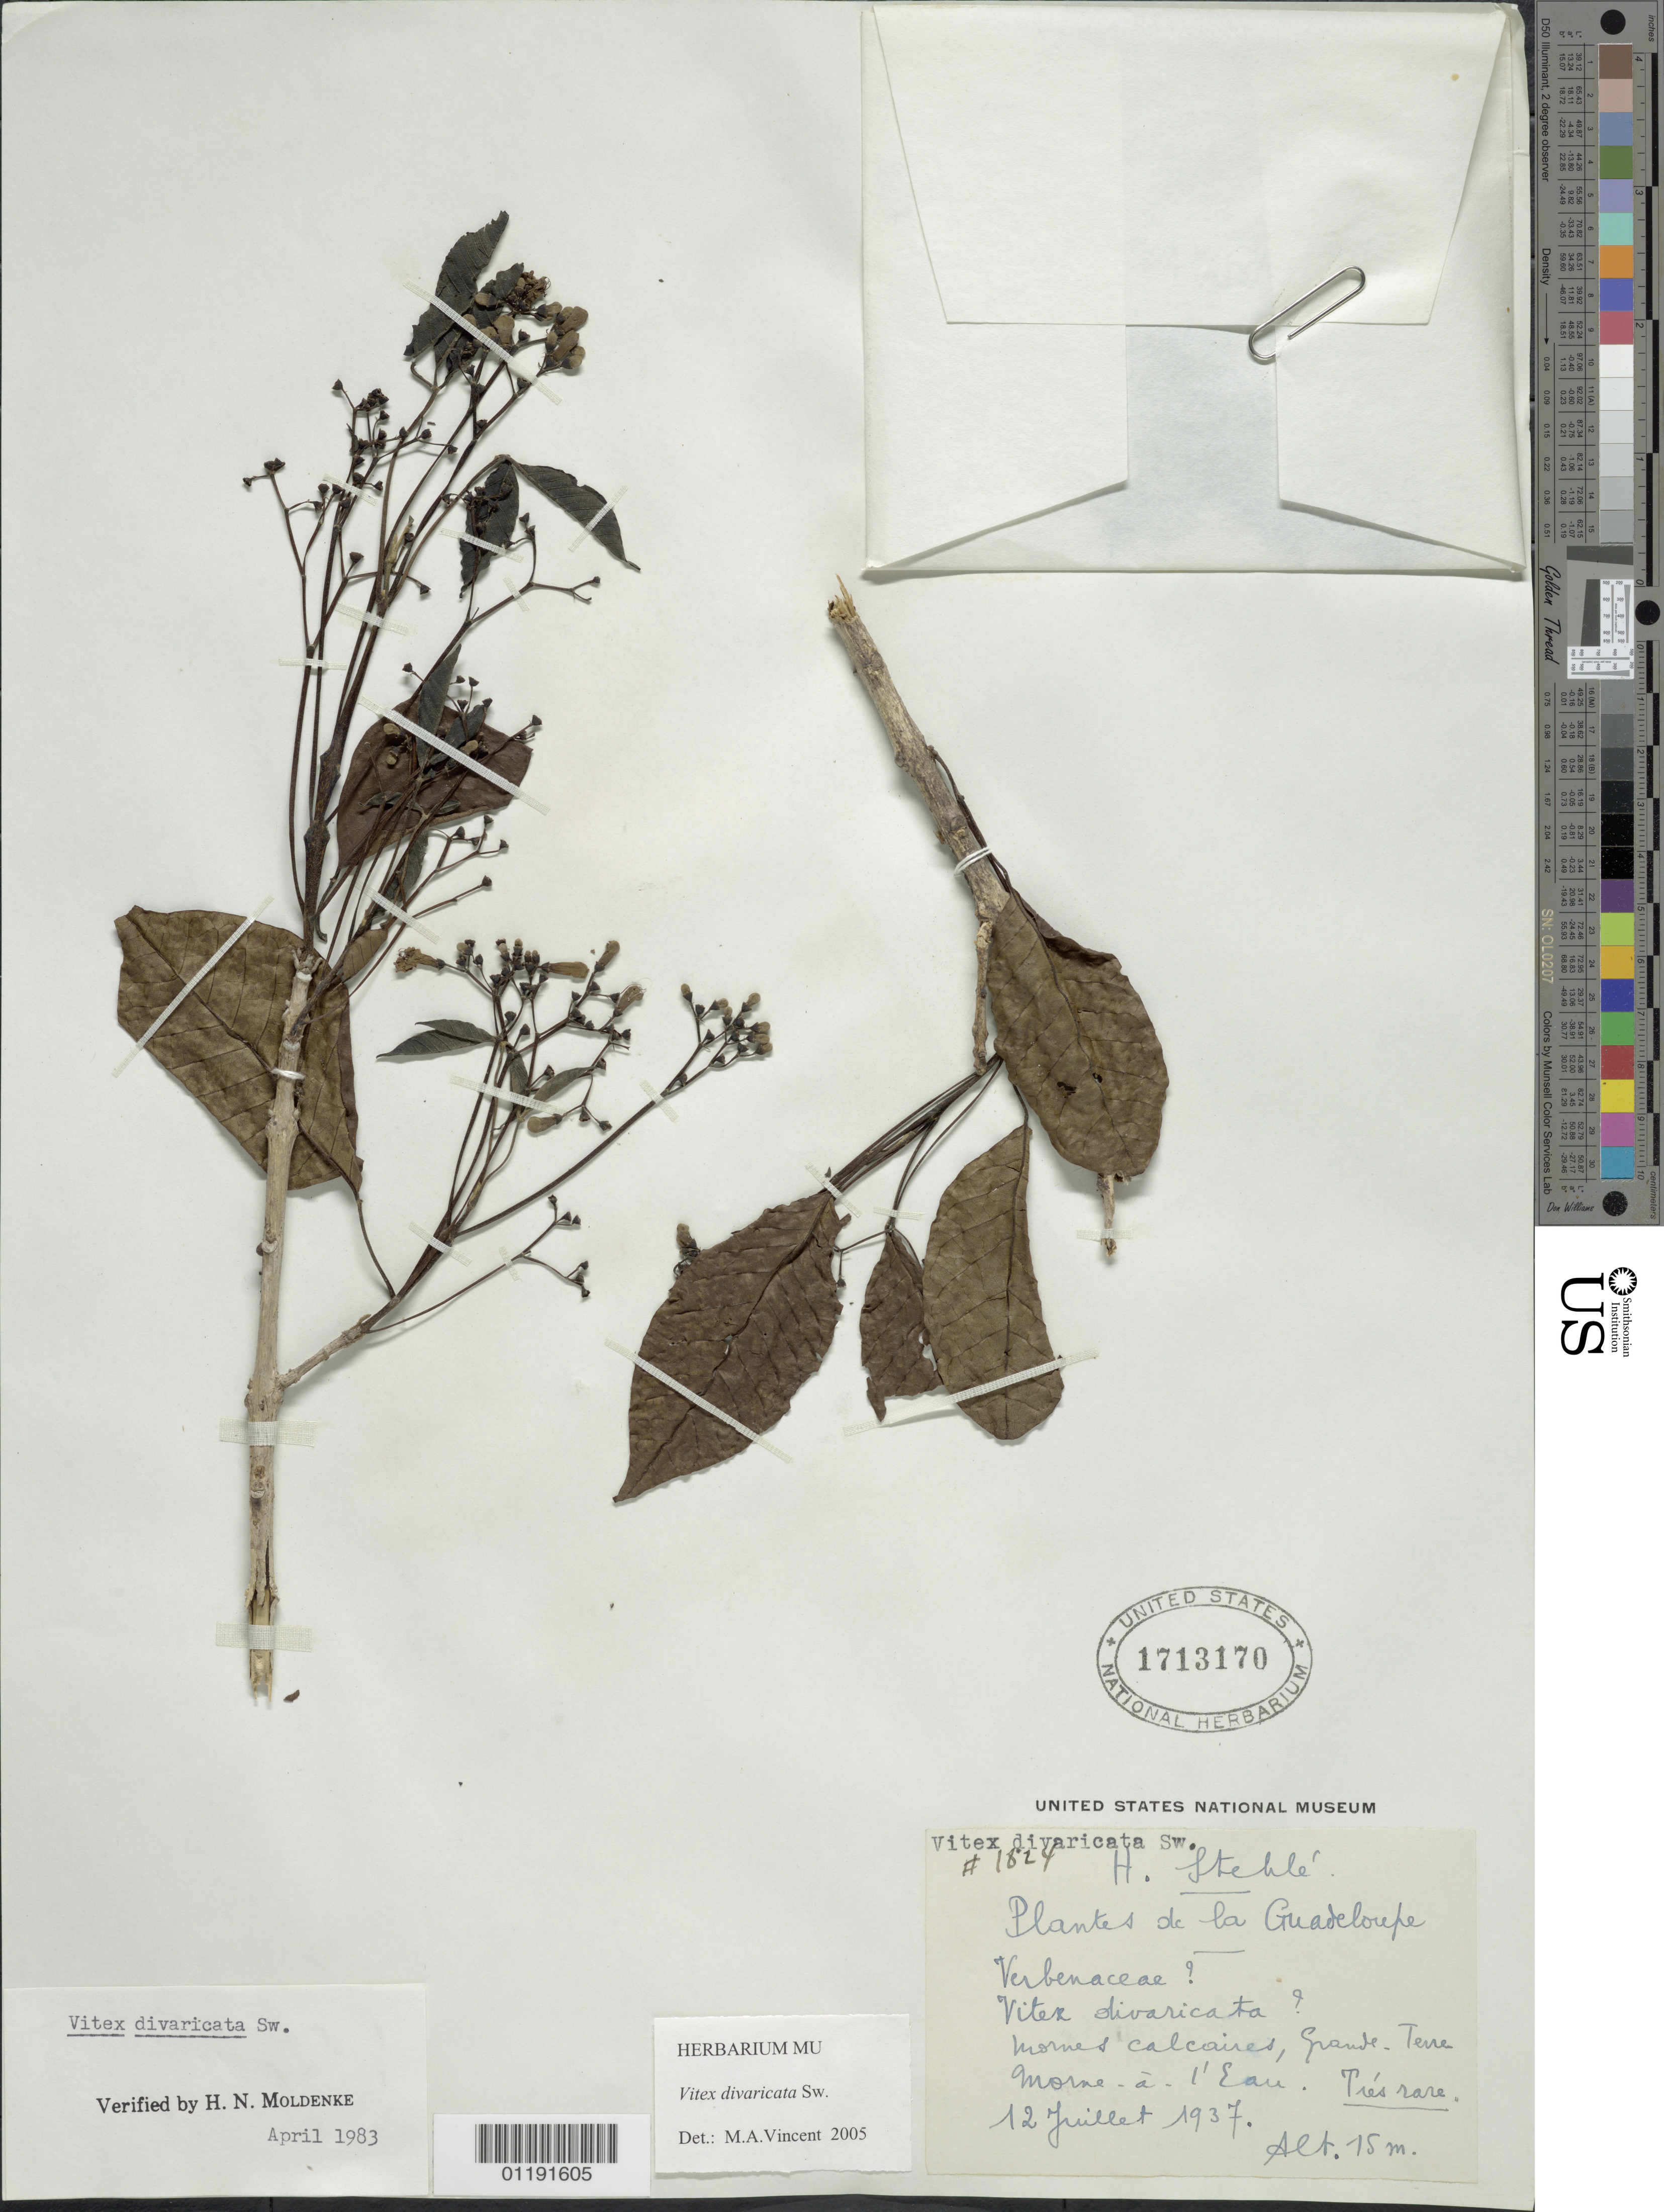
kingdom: Plantae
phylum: Tracheophyta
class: Magnoliopsida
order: Lamiales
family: Lamiaceae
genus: Vitex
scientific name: Vitex divaricata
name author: Sw.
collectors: H. Stehlé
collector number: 1824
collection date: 1937-07-12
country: Guadeloupe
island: Grande-Terre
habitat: Limestone hills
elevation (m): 15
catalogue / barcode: US 1713170